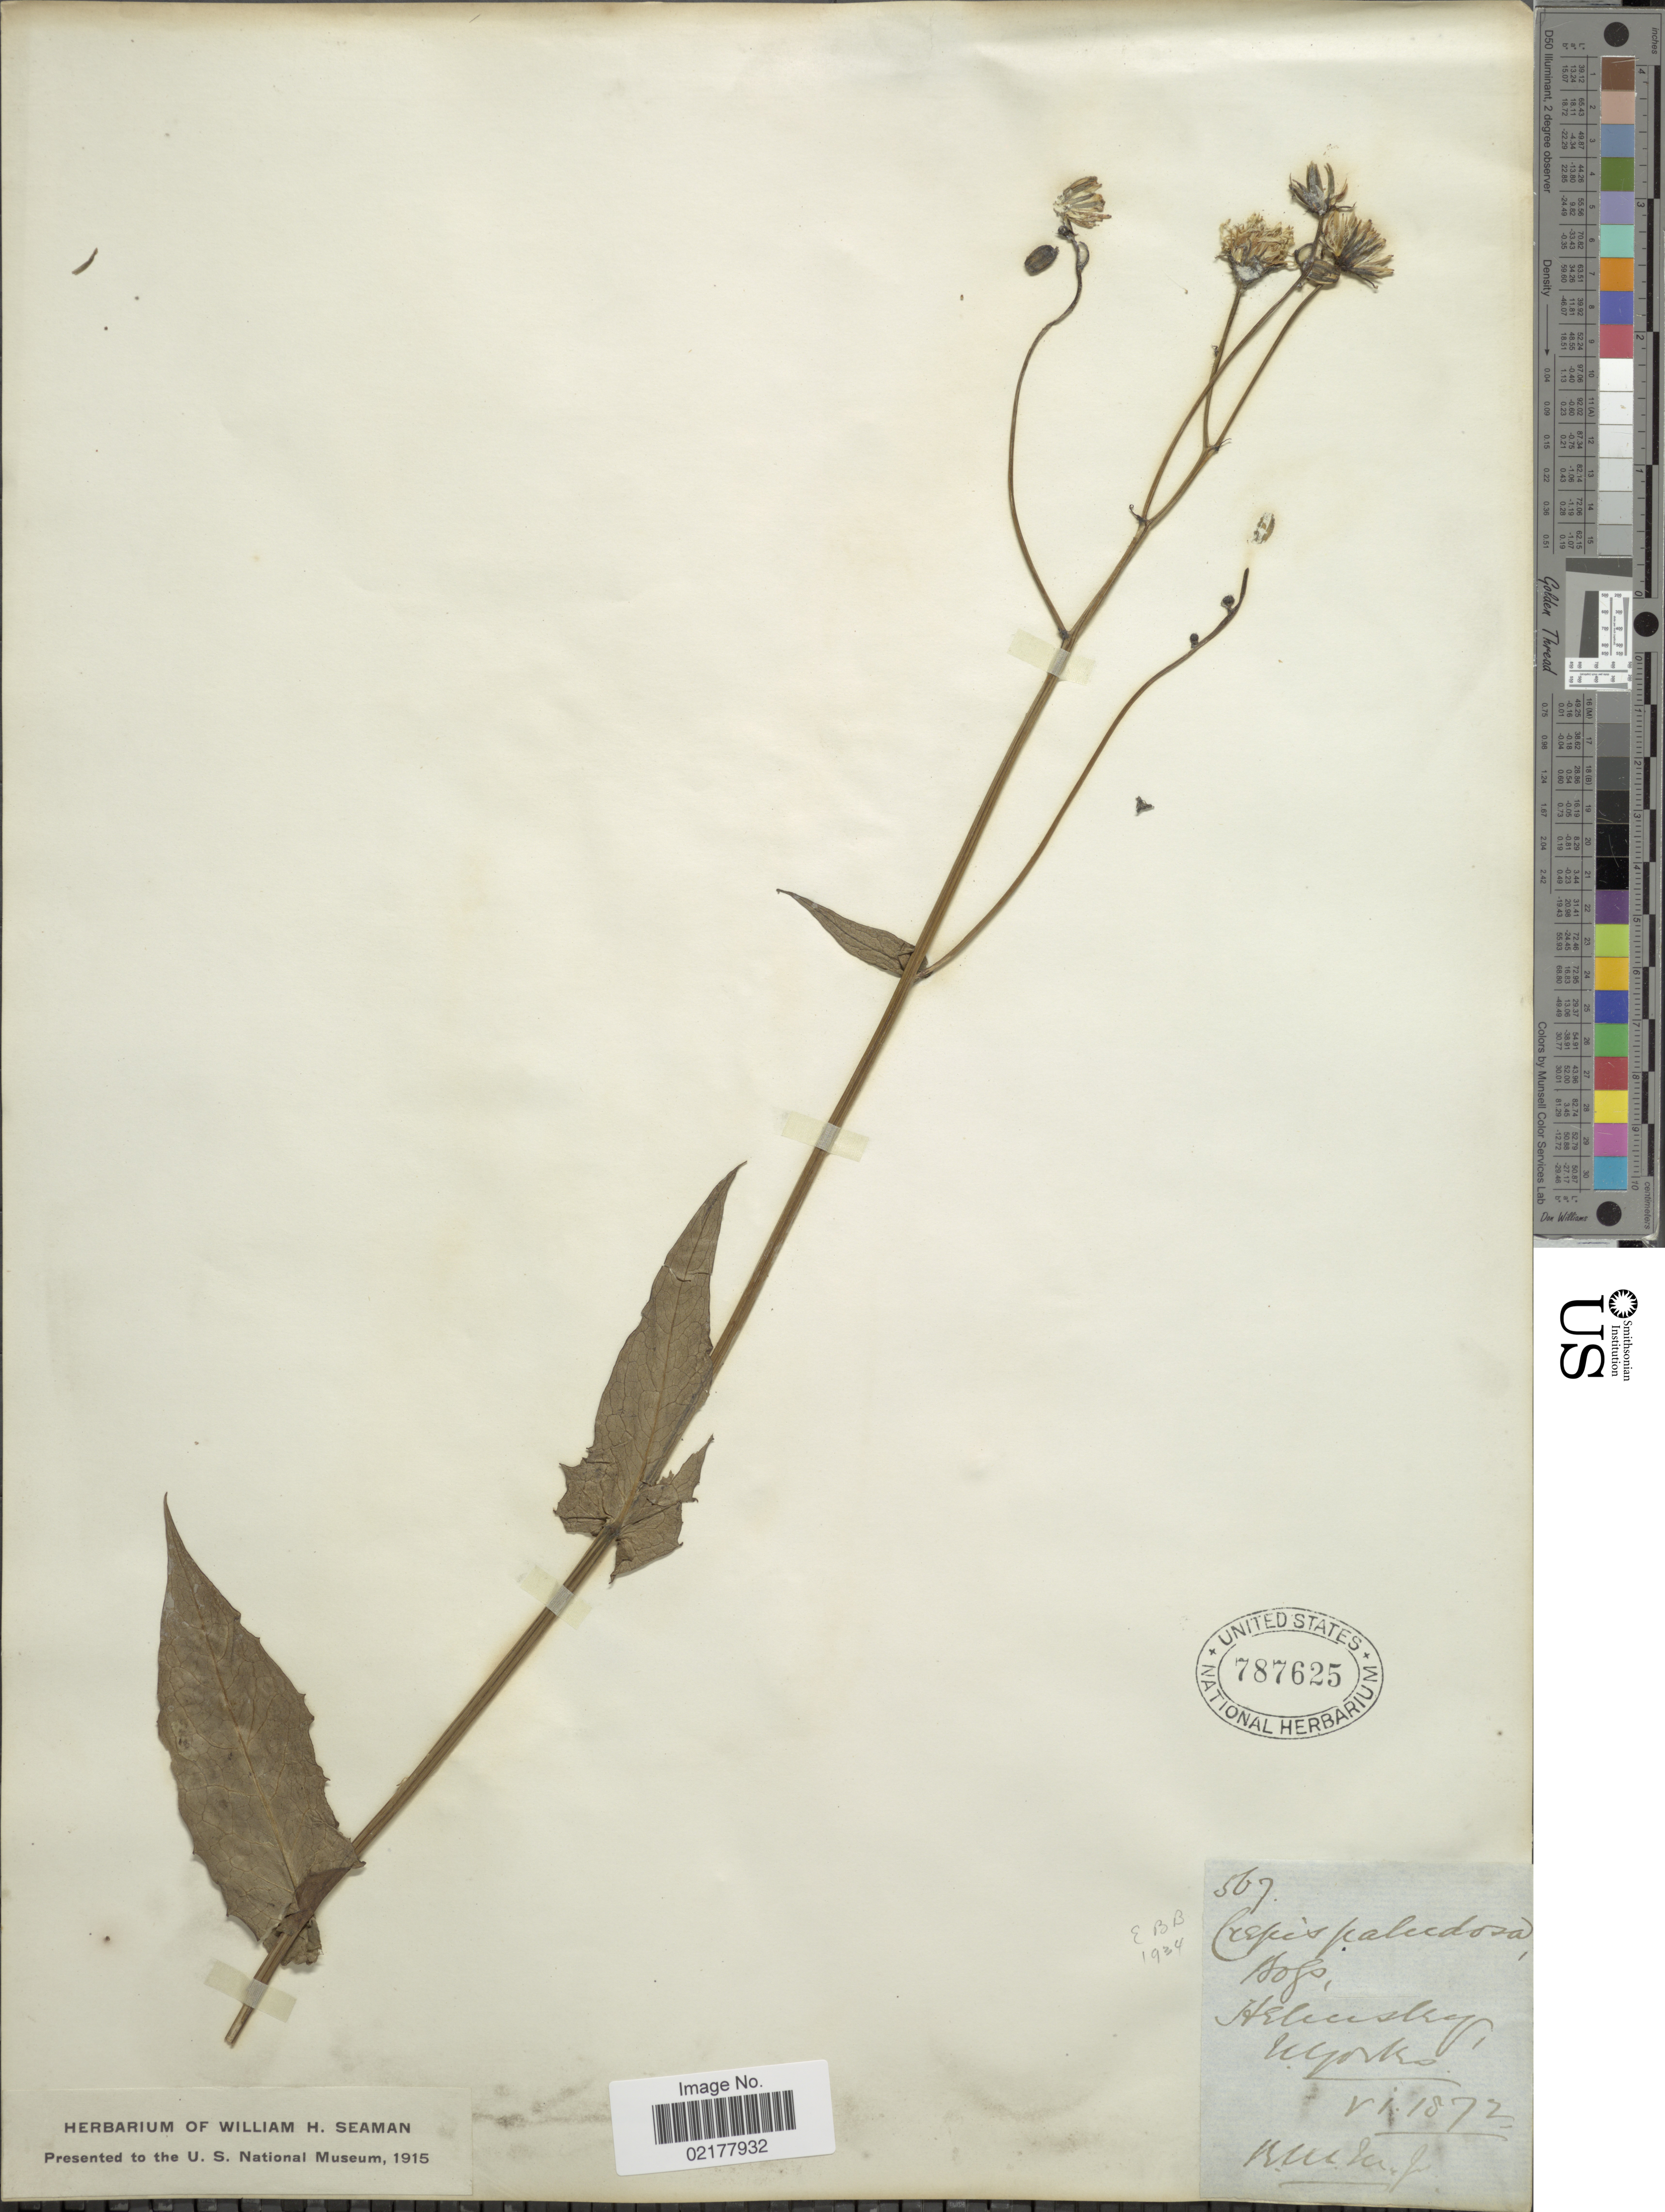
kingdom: Plantae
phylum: Tracheophyta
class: Magnoliopsida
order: Asterales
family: Asteraceae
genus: Crepis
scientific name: Crepis paludosa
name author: (L.) Moench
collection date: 1872-06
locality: Helecisbeg, kyorko [interpreted]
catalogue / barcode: US 787625